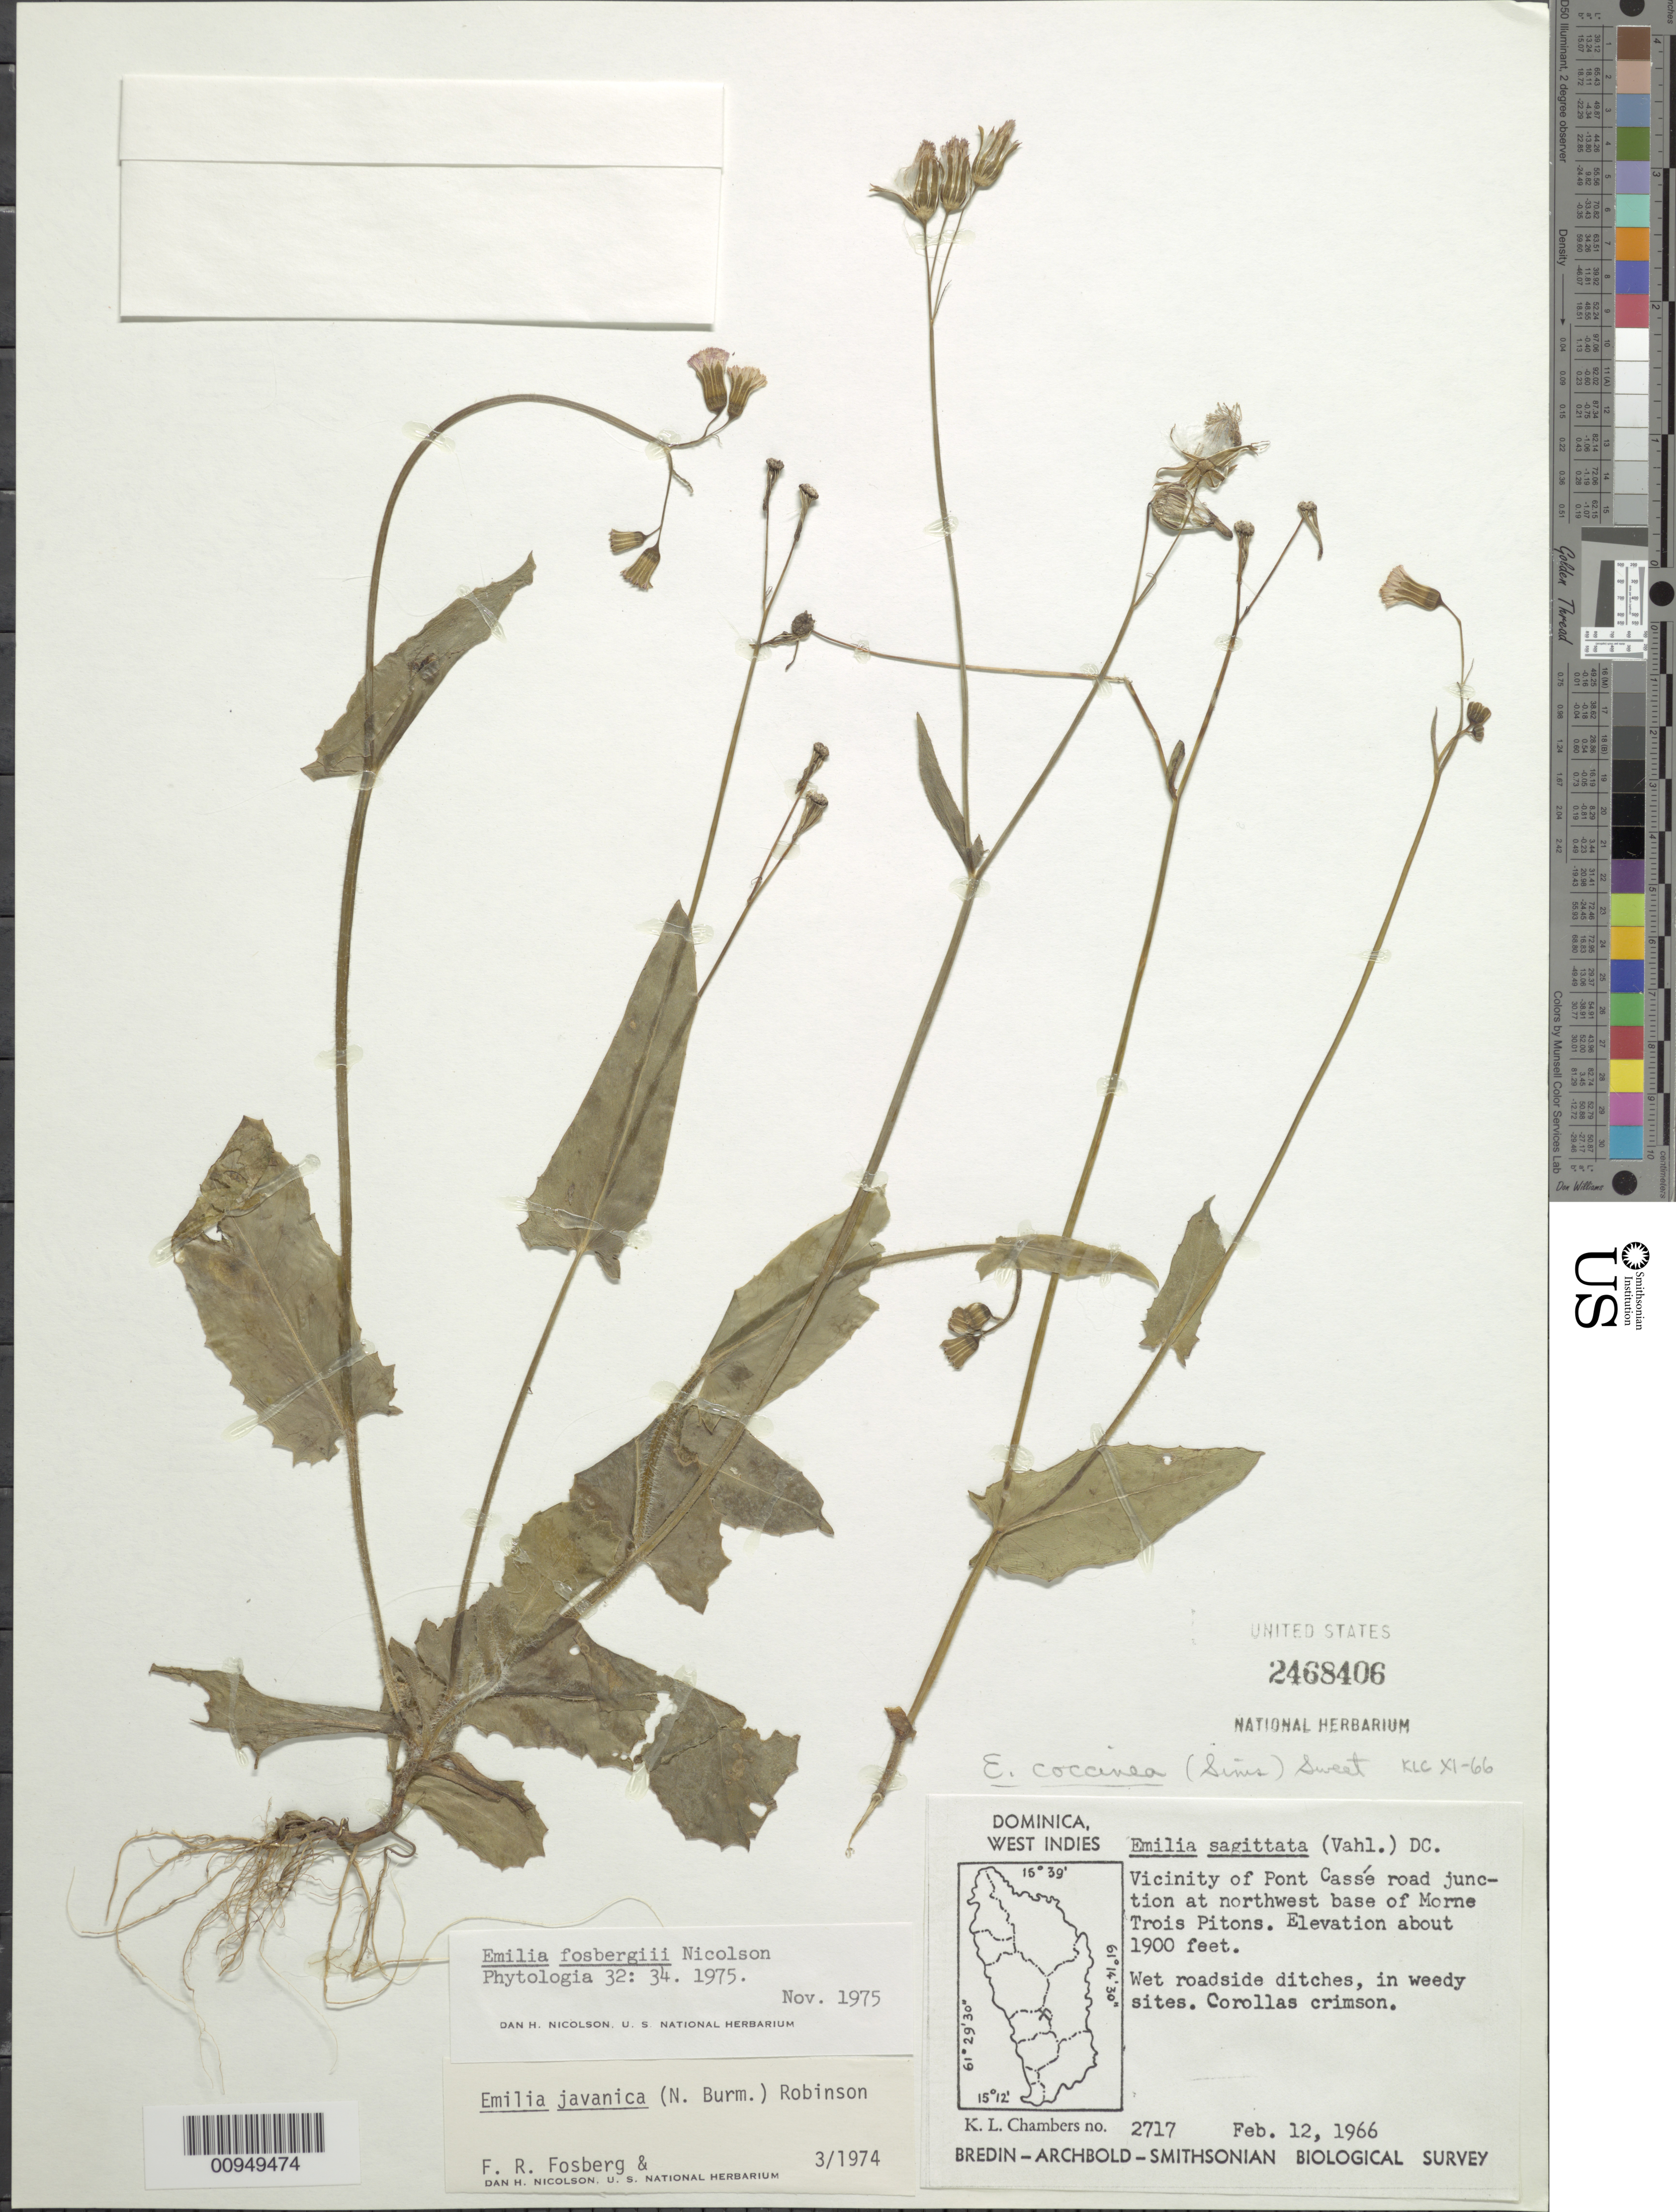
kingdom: Plantae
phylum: Tracheophyta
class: Magnoliopsida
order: Asterales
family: Asteraceae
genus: Emilia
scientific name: Emilia fosbergii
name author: Nicolson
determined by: Nicolson, Dan H.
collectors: K. L. Chambers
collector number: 2717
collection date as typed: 12 Feb 1966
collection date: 1966-02-12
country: Dominica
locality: Vicinity of Pont Cassé road junction at northwest base of Morne Trois Pitons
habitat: Wet roadside ditches, in weedy sites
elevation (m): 1900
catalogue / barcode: US 2468406